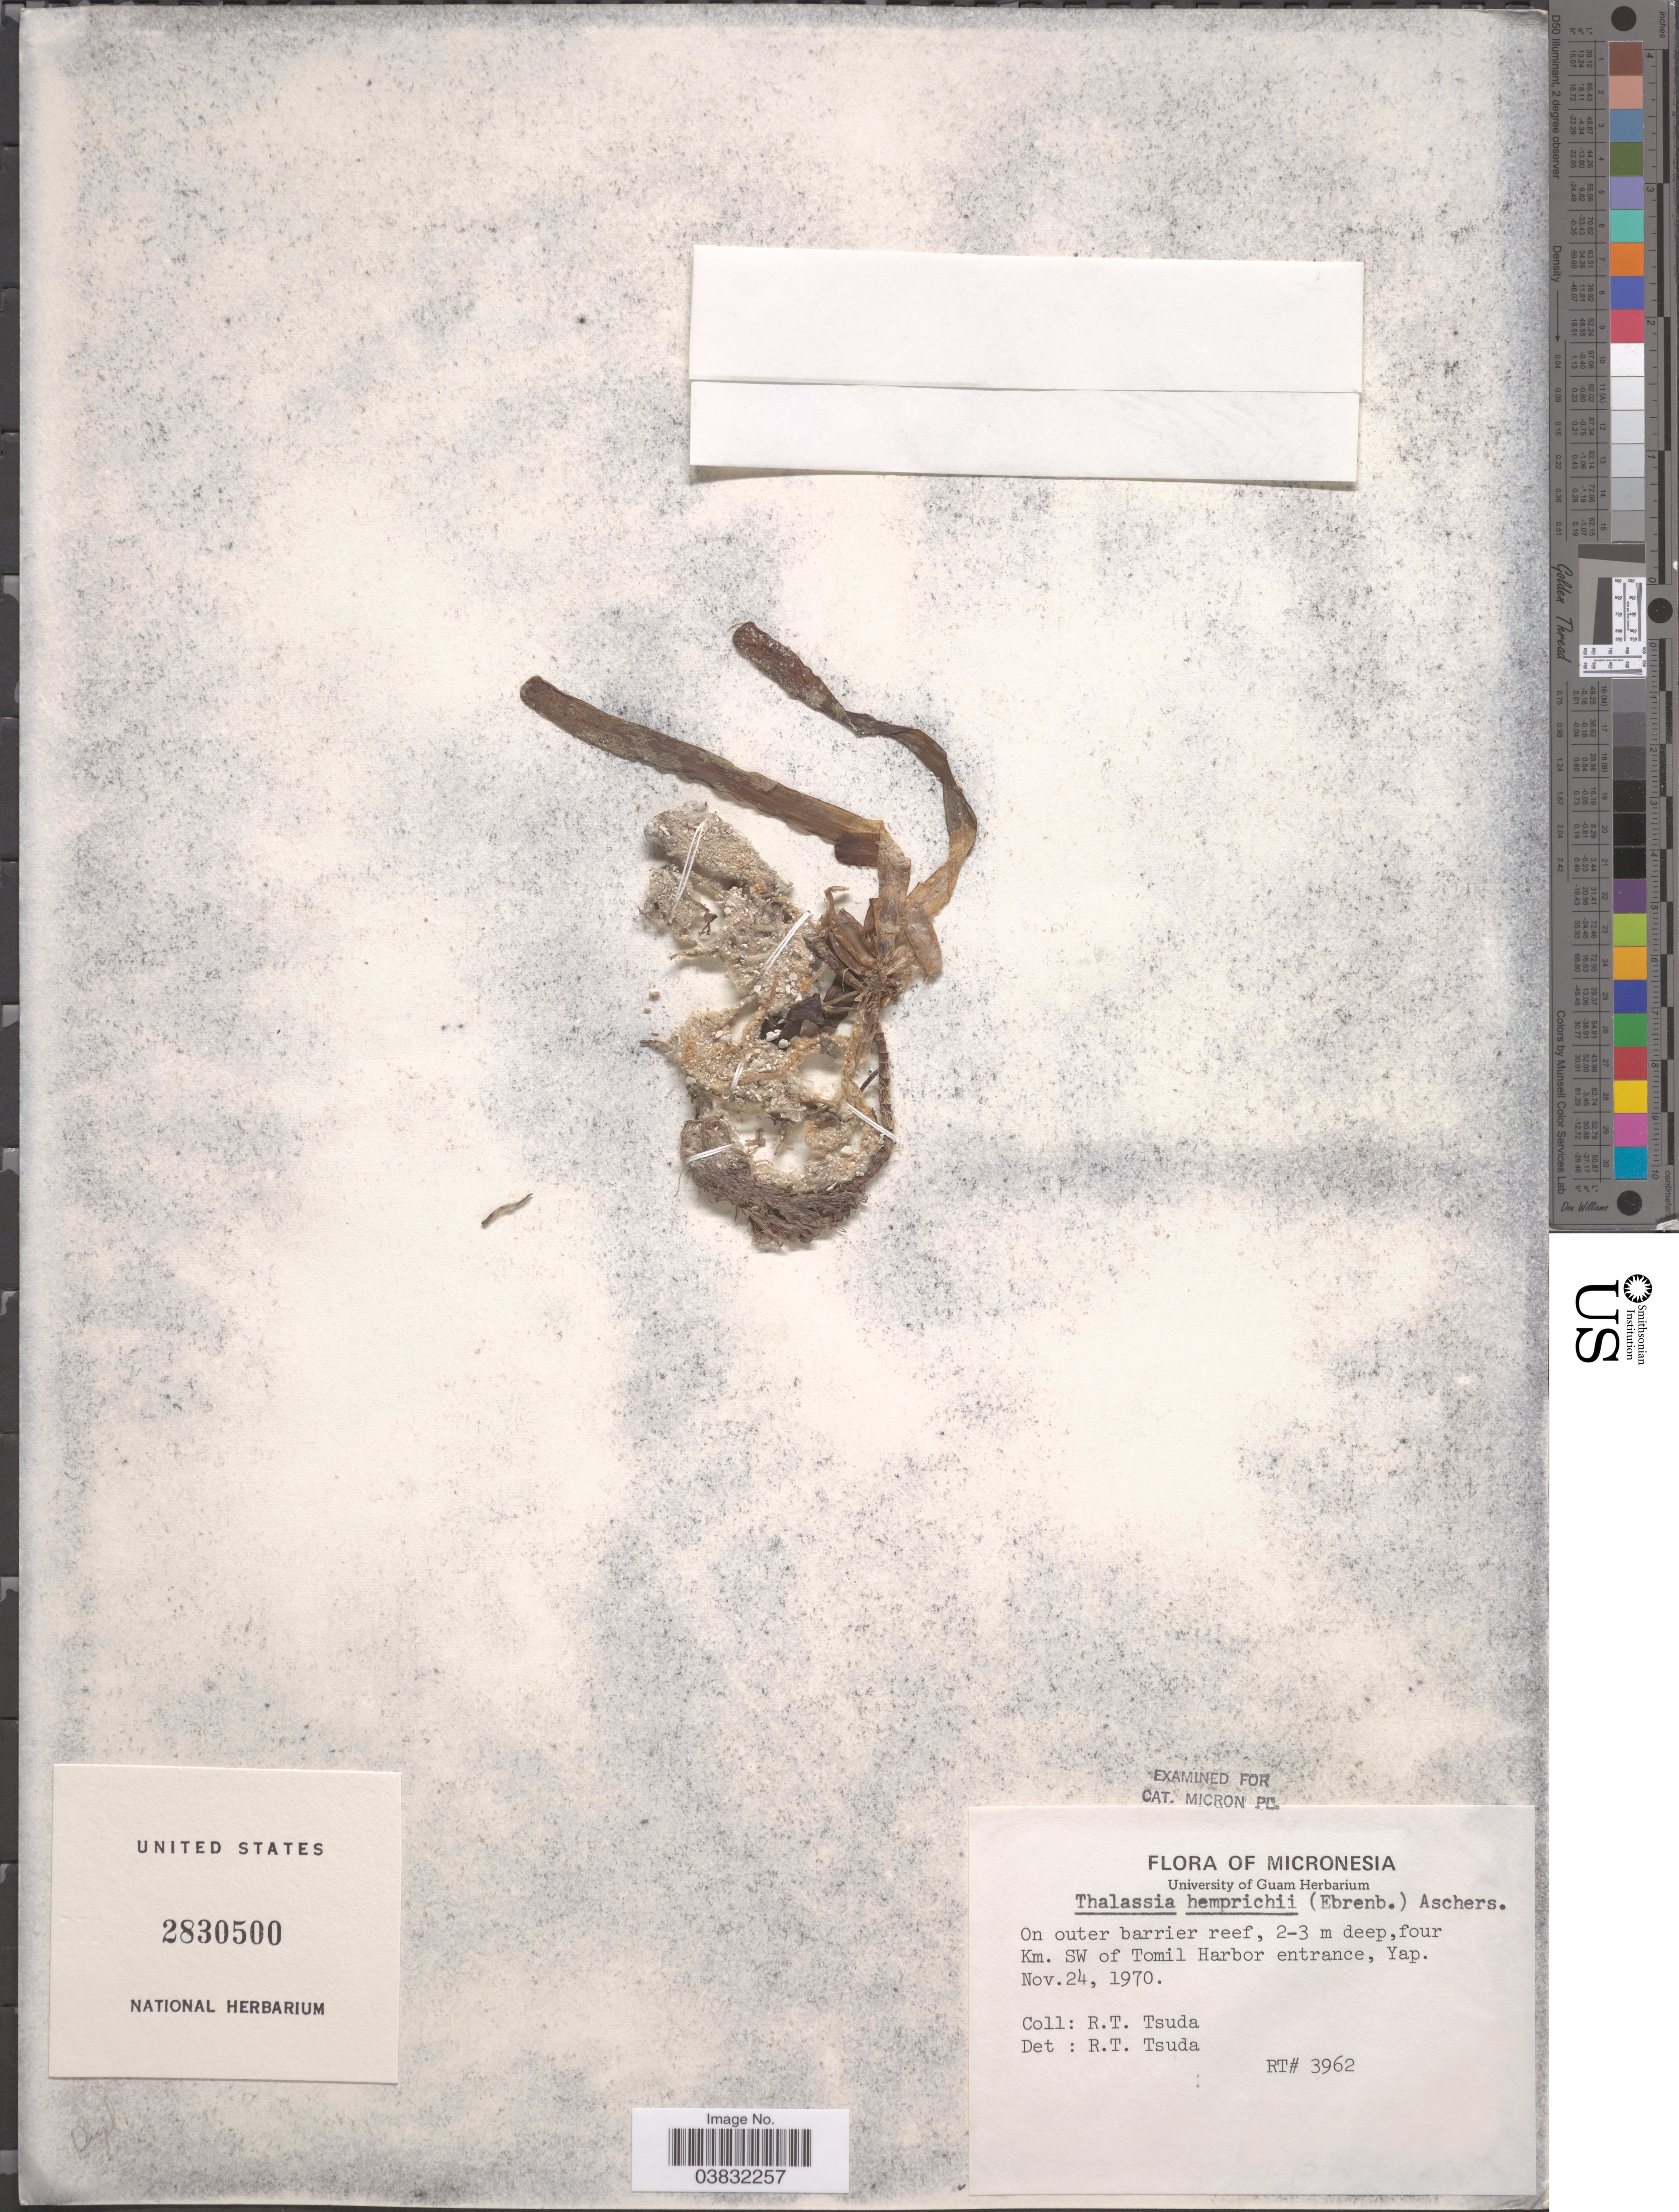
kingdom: Plantae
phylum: Tracheophyta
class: Liliopsida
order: Alismatales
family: Hydrocharitaceae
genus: Thalassia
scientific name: Thalassia hemprichii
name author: Asch.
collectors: R. Tsuda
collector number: RT3962?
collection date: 1970-11-24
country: Micronesia, Federated States of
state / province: Yap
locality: Micronesia. On outer barrier reef, 2-3 m deep, four Km. SW of Tomil Harbor entrance.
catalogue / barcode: US 2830500